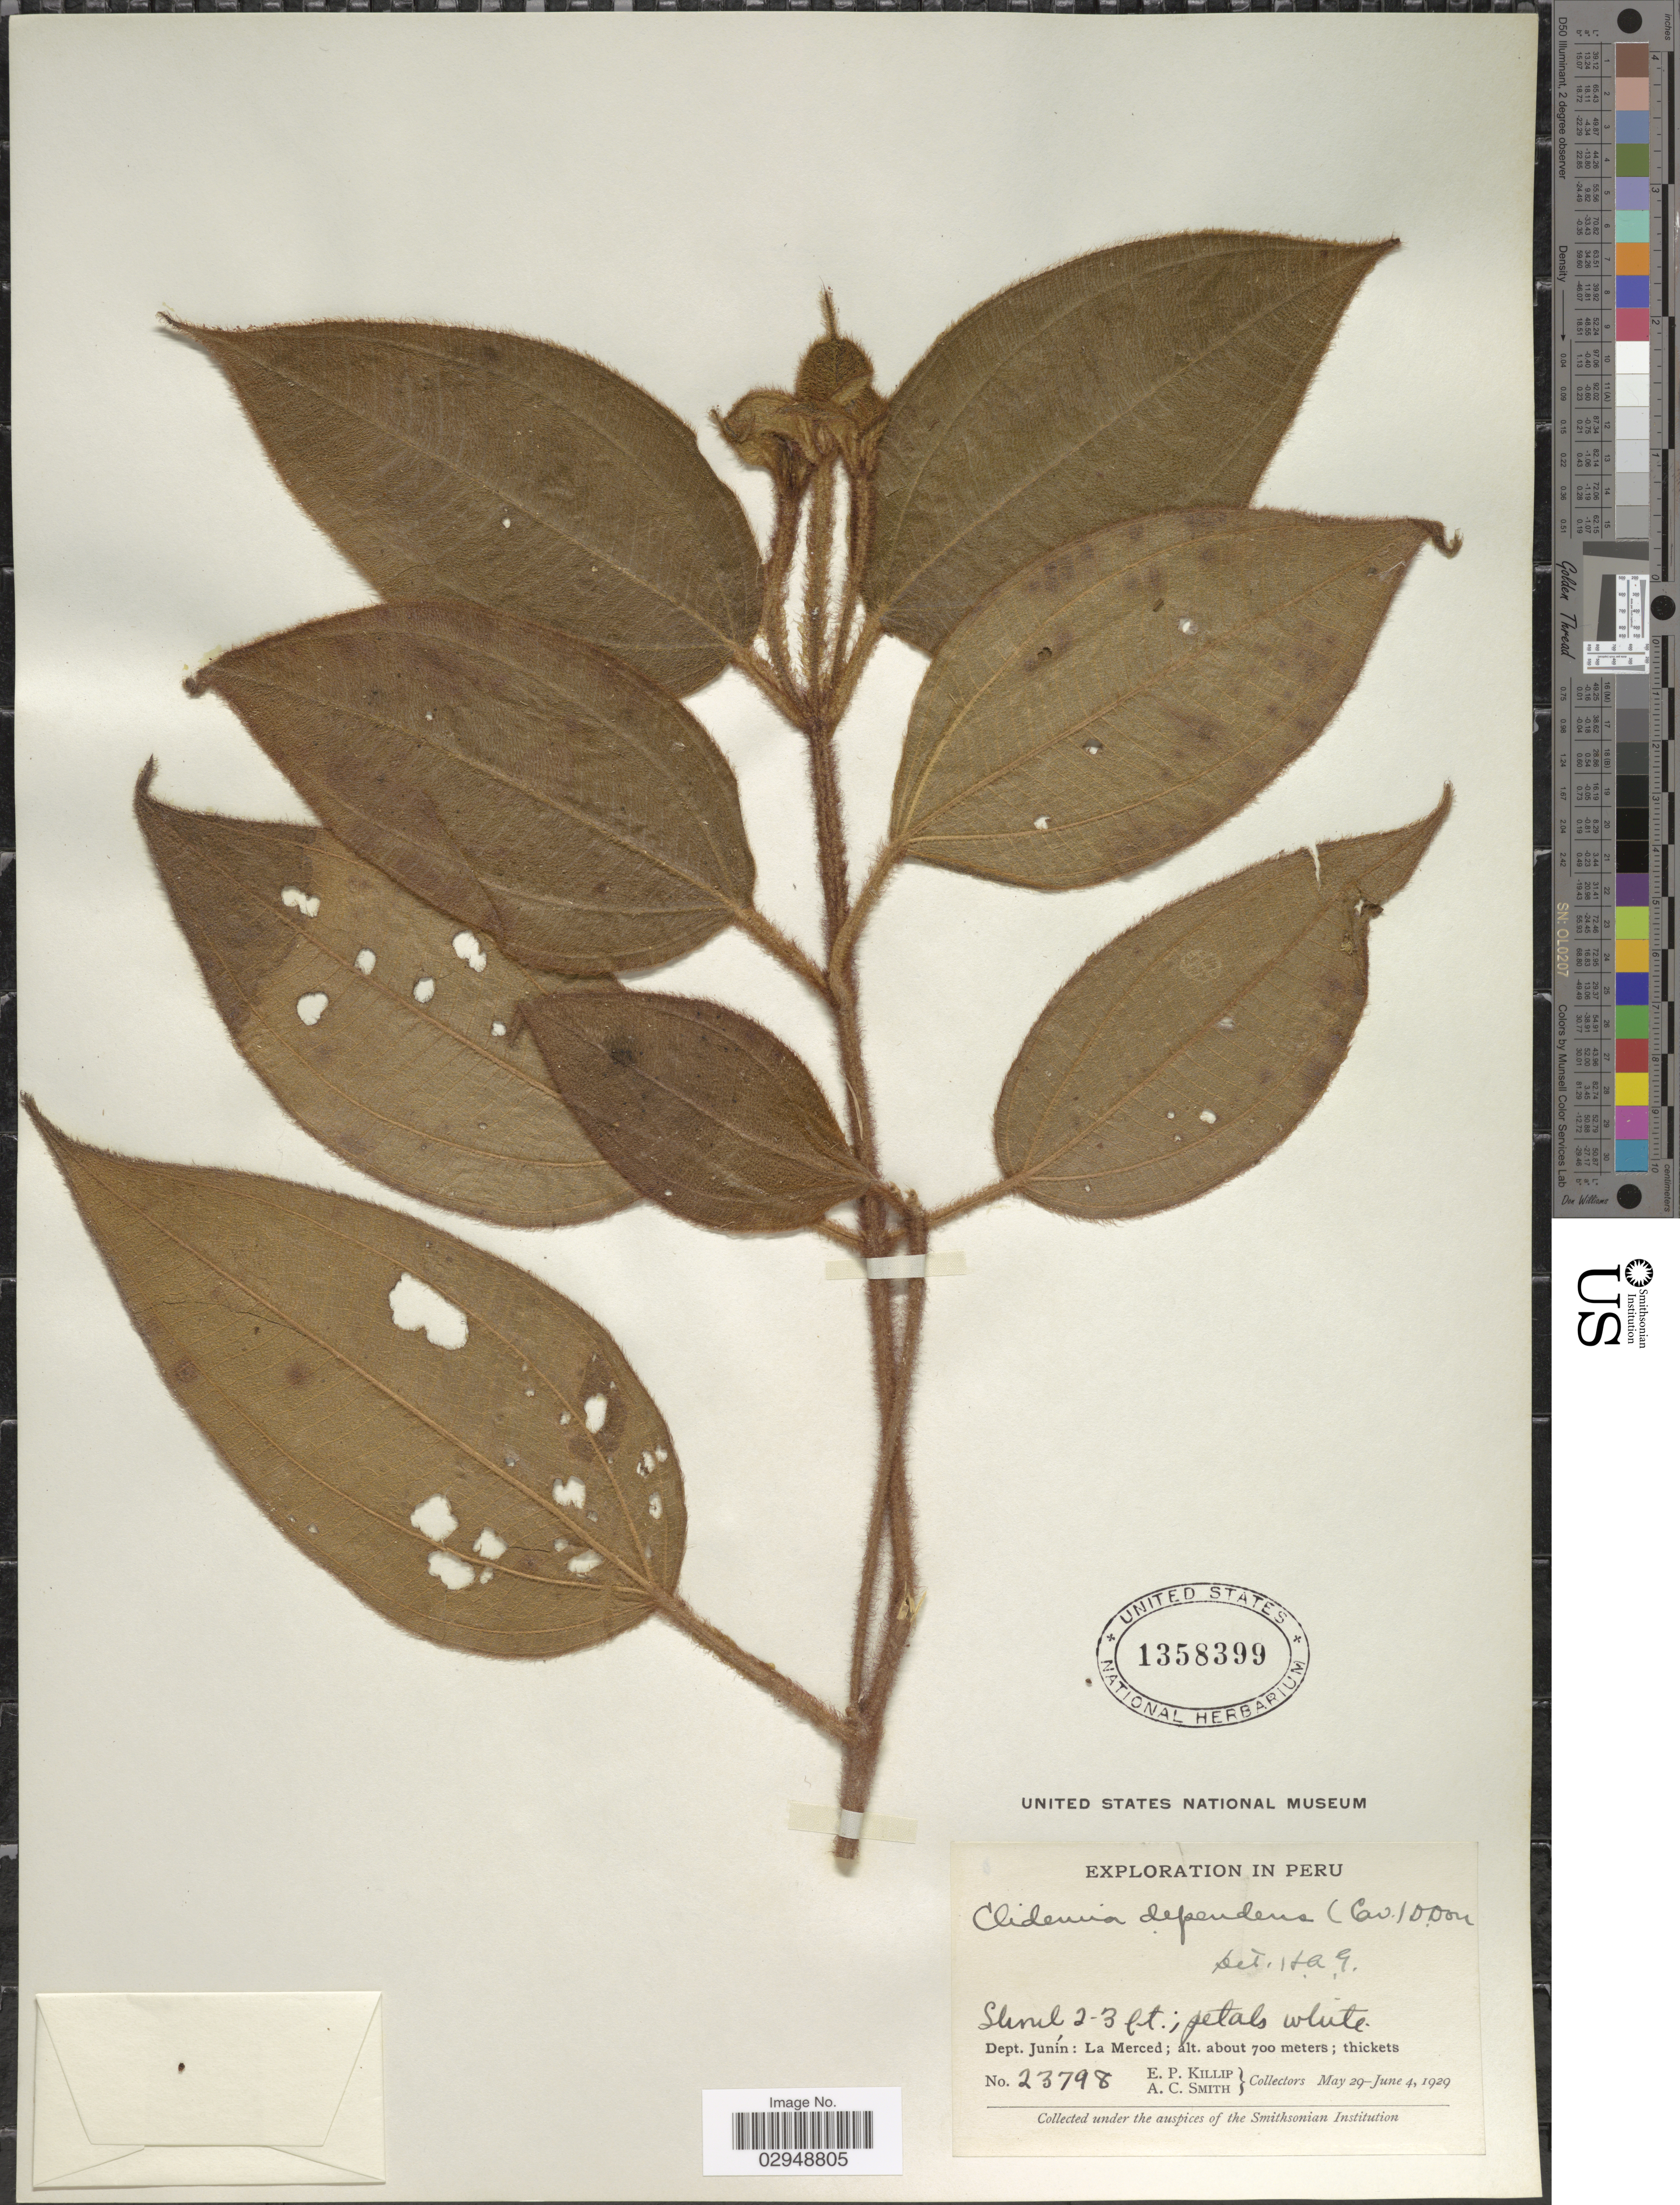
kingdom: Plantae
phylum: Tracheophyta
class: Magnoliopsida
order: Myrtales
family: Melastomataceae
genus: Clidemia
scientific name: Clidemia capitellata var. dependens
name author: (Pav. & D. Don) J.F. Macbr.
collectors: E. P. Killip & A. C. Smith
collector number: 23798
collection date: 1929-05-29/1929-06-04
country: Peru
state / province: Junín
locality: Dept. Junín: La Merced.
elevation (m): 700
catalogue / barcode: US 1358399